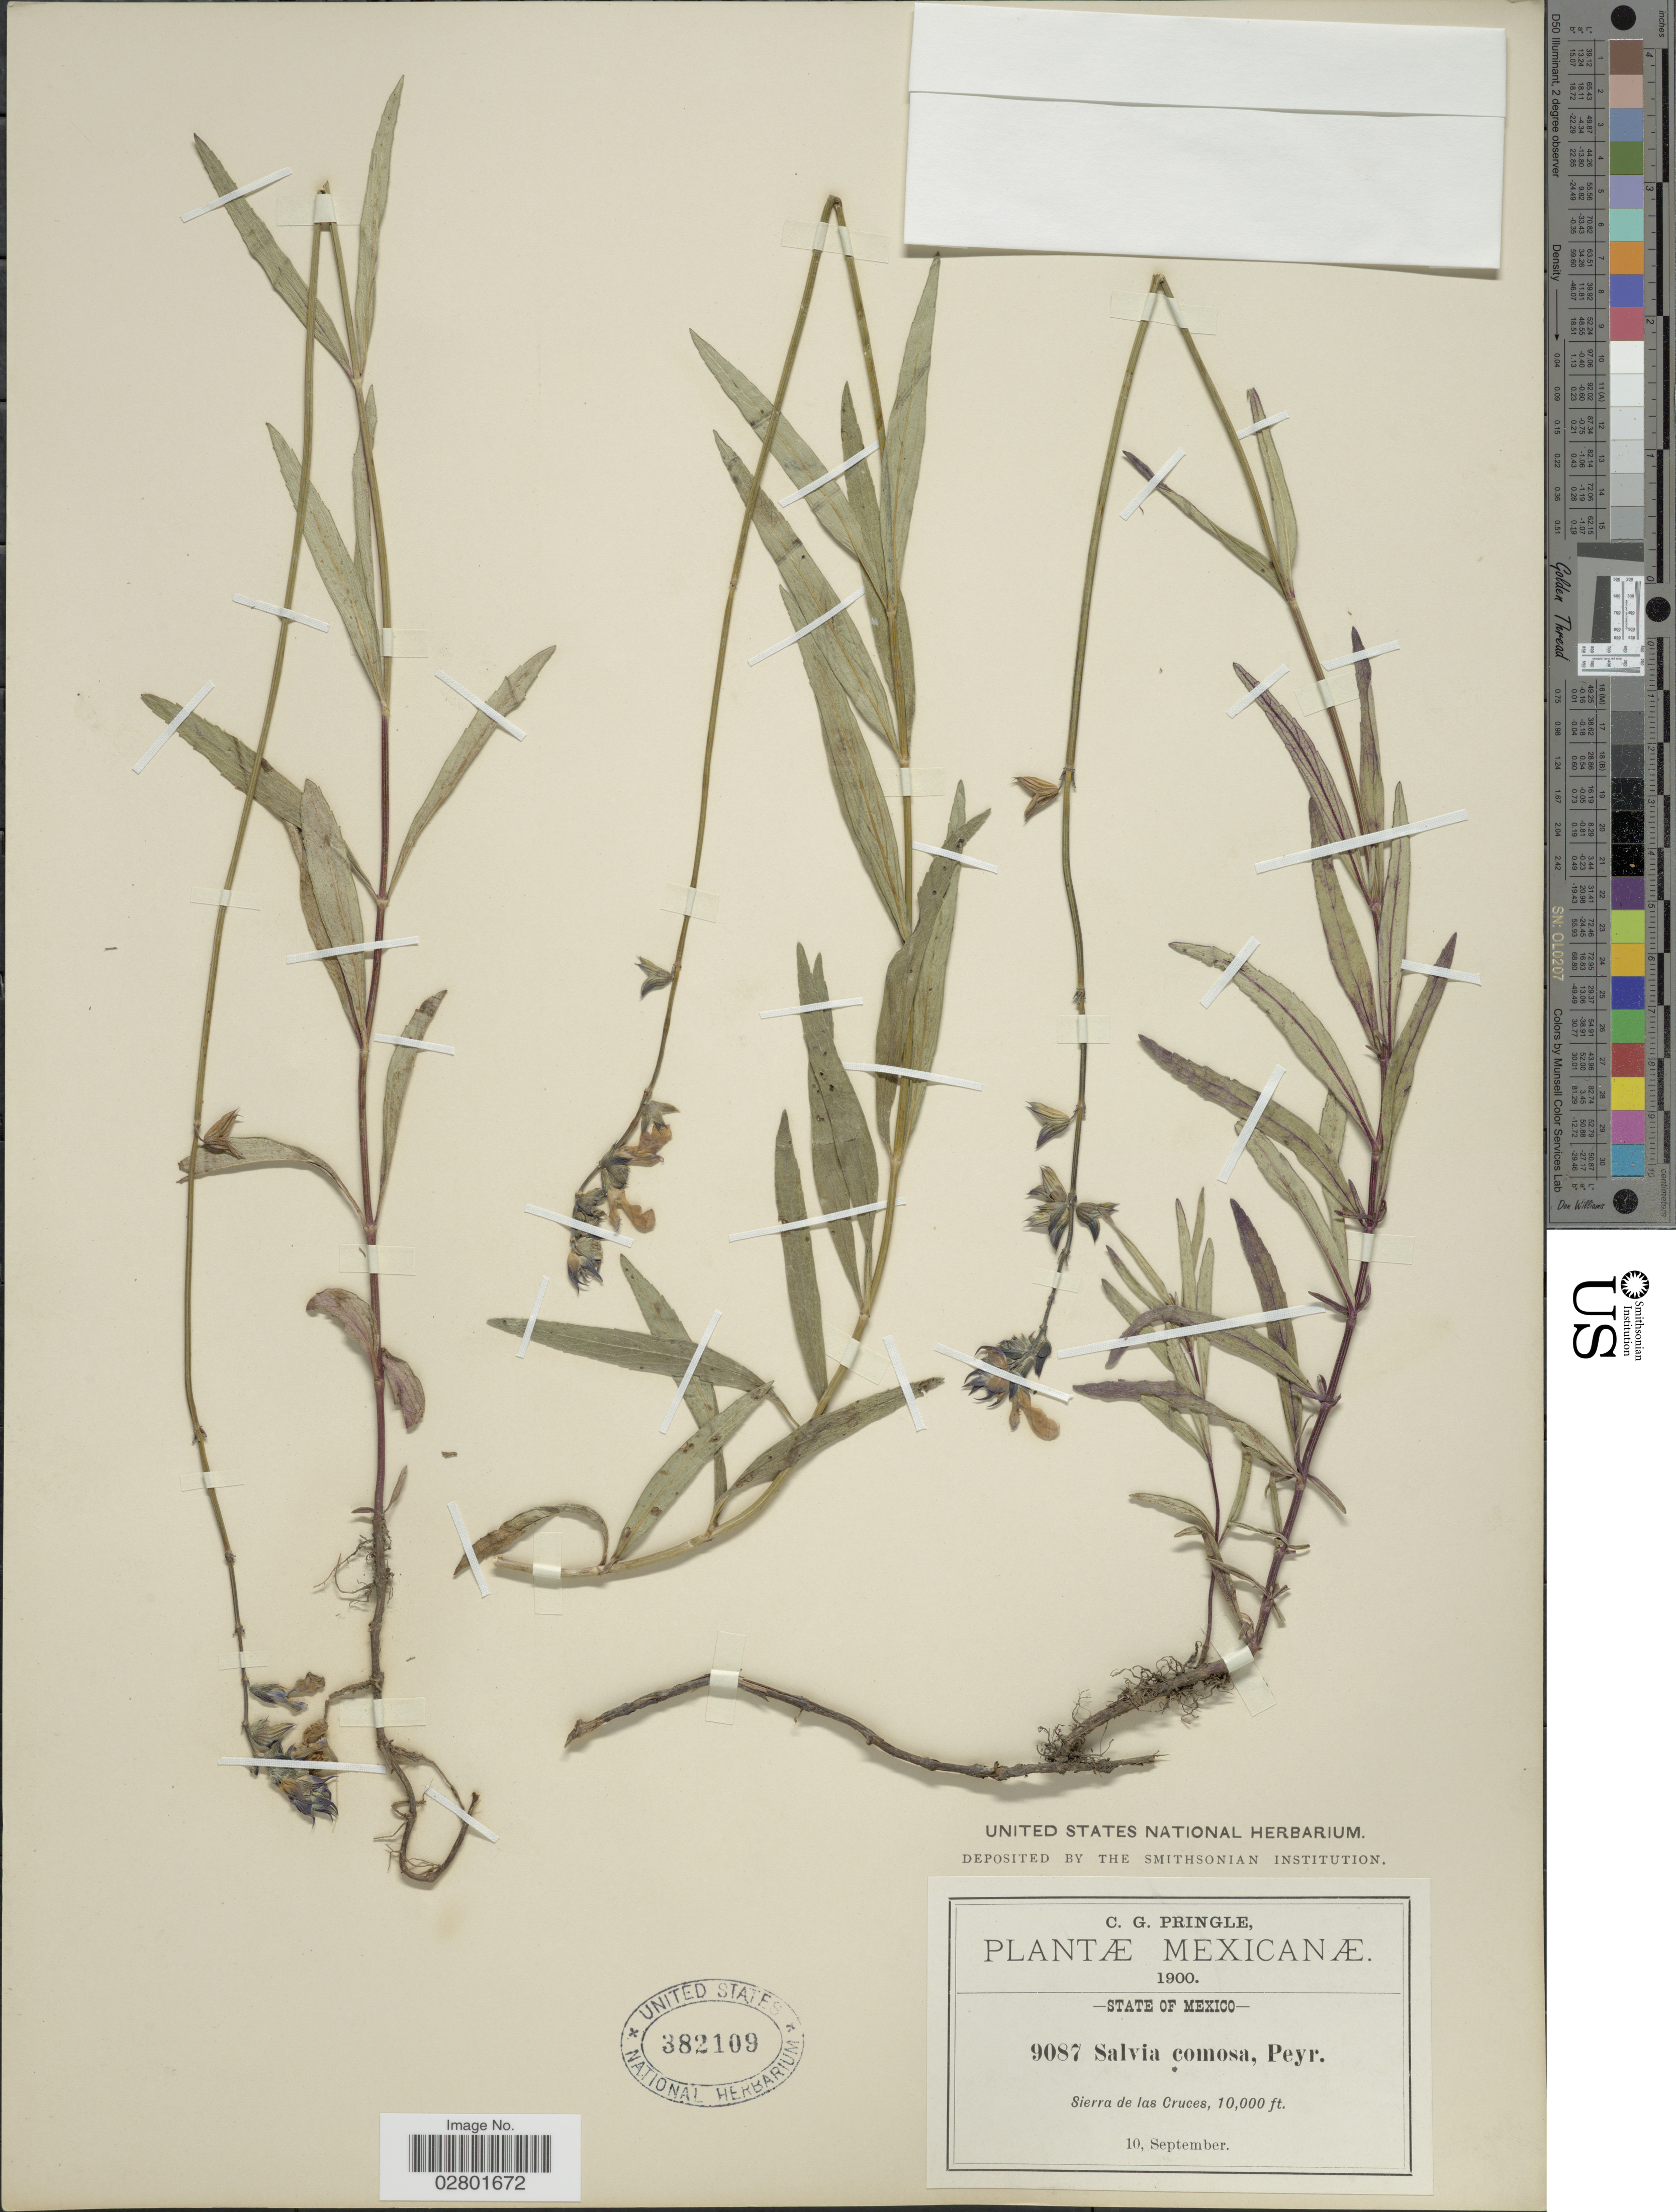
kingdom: Plantae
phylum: Tracheophyta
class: Magnoliopsida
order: Lamiales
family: Lamiaceae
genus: Salvia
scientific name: Salvia laevis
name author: Benth.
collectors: C. G. Pringle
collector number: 9087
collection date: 1900-09-10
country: Mexico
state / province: México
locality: Sierra de las Cruces.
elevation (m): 3048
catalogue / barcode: US 382109